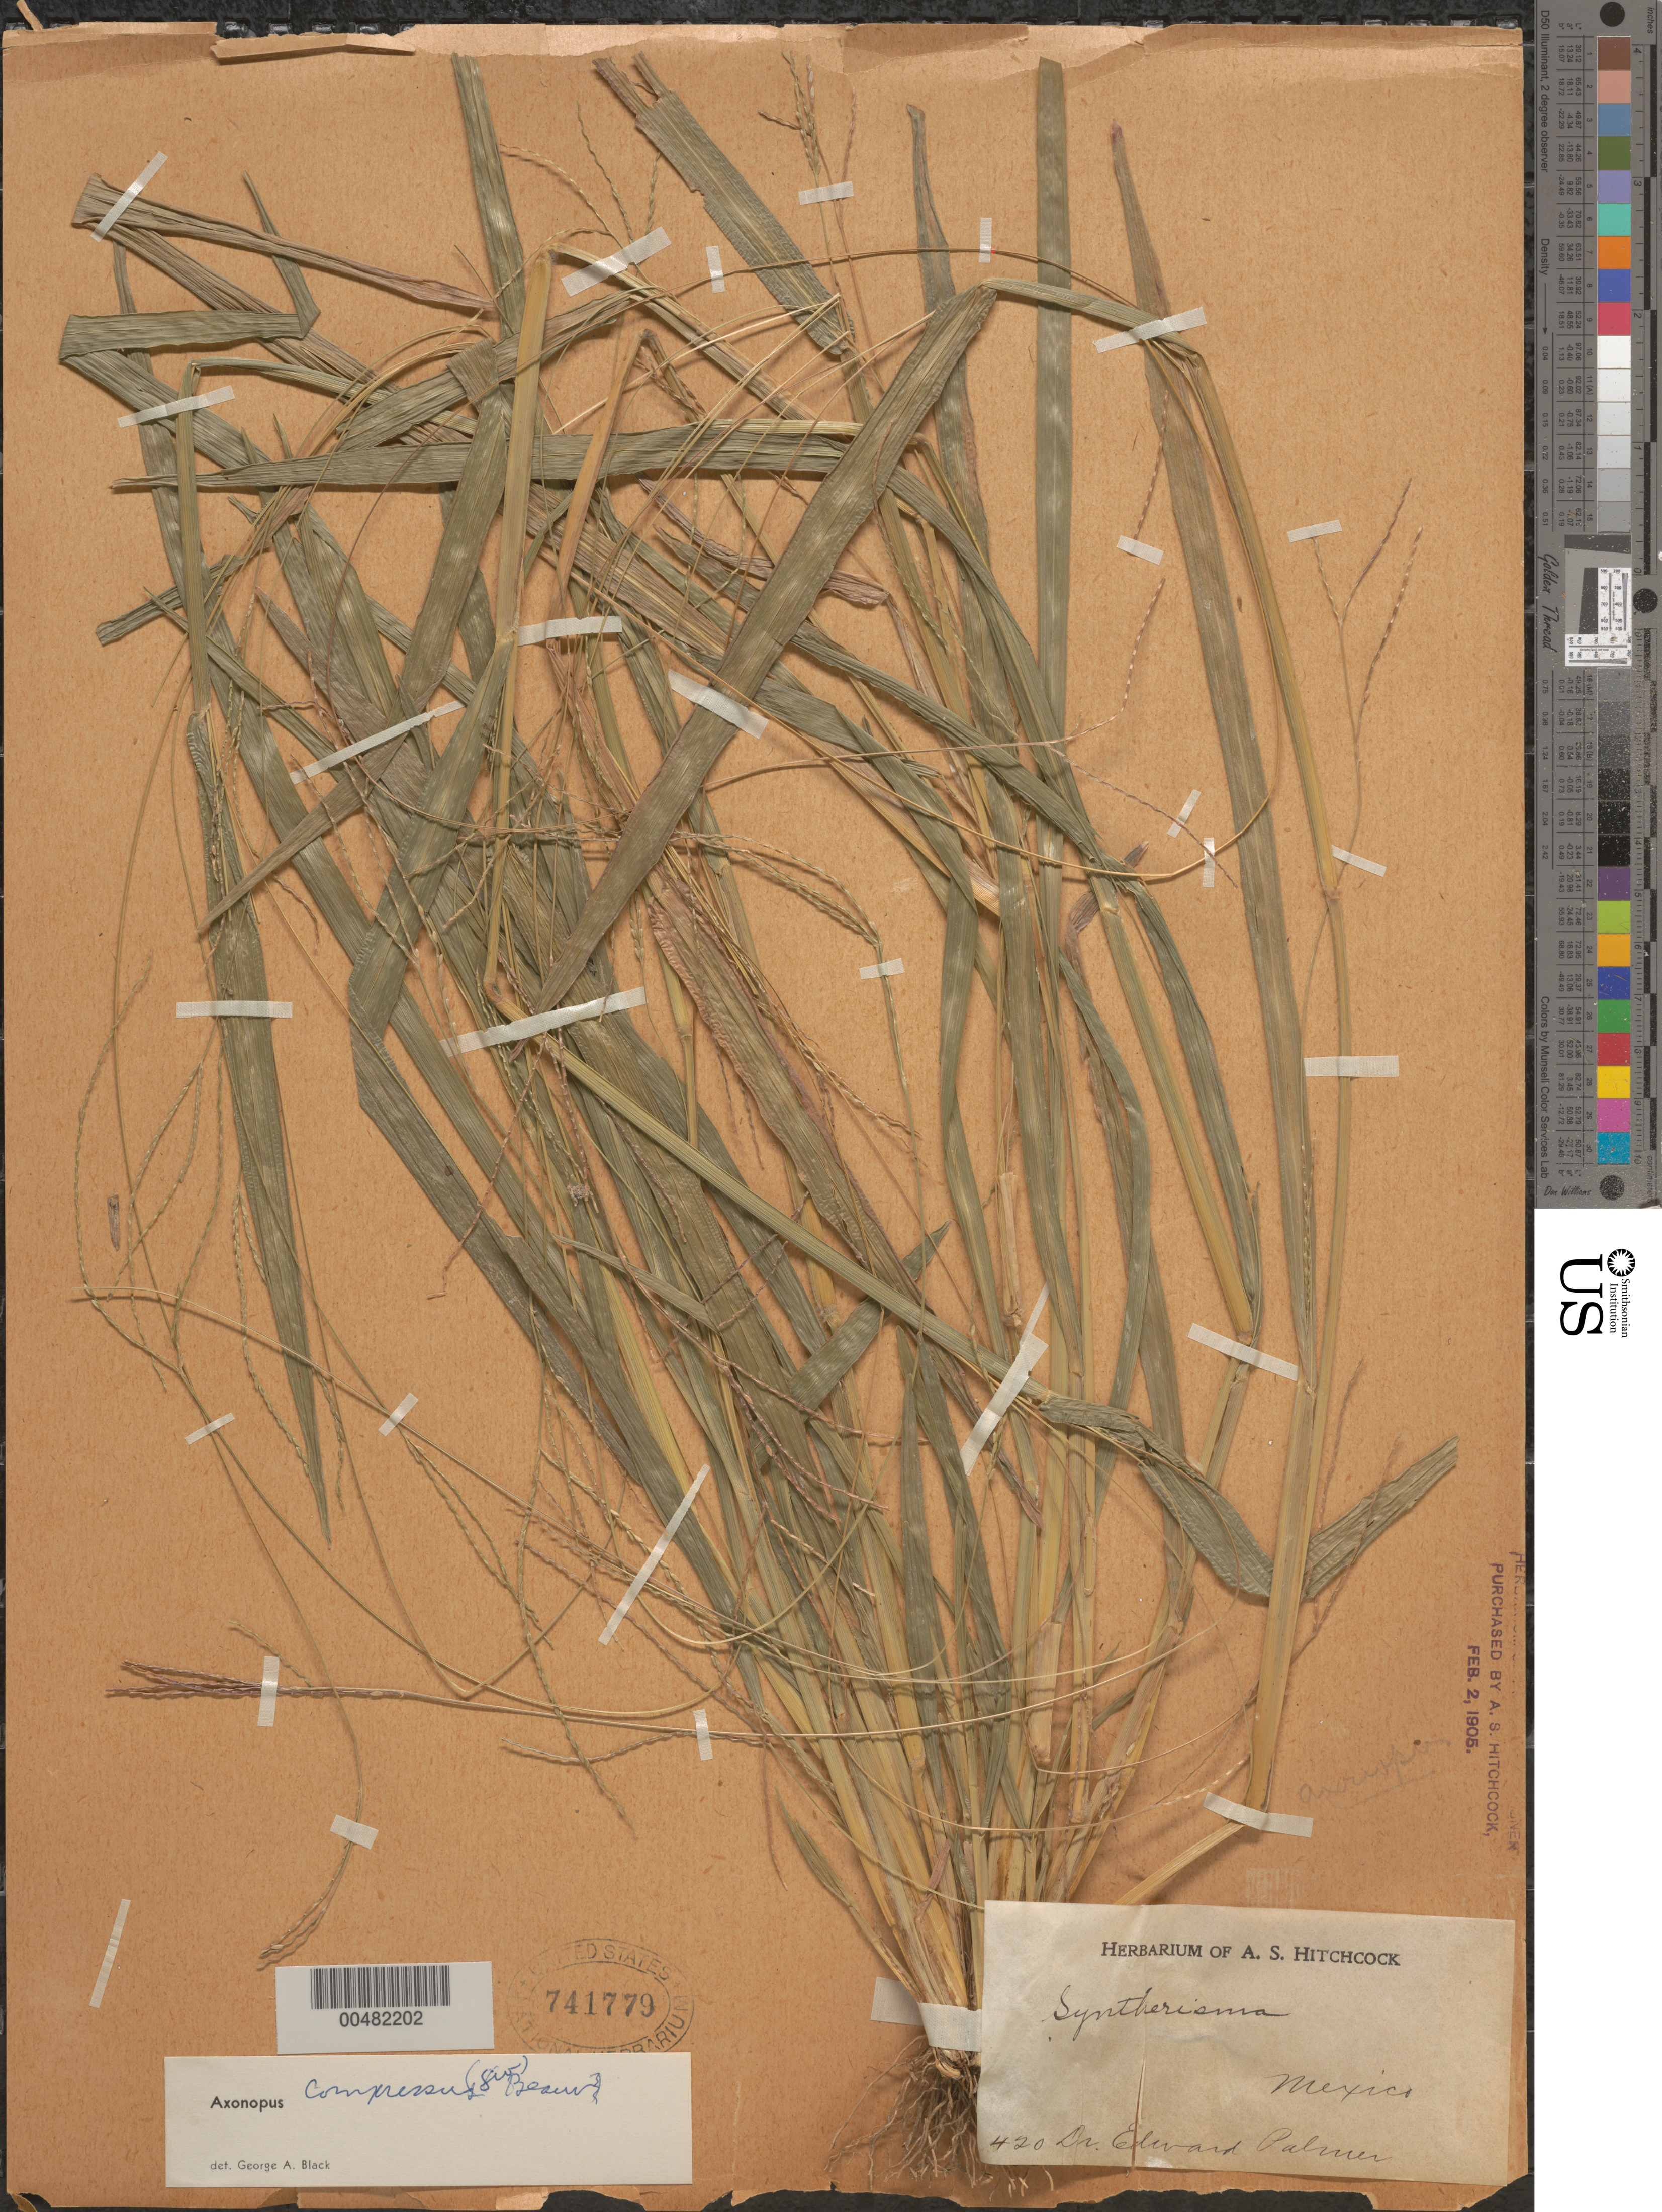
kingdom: Plantae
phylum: Tracheophyta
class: Liliopsida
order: Poales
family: Poaceae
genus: Axonopus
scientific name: Axonopus compressus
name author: (Sw.) P. Beauv.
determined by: Black, G. A.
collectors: E. Palmer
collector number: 420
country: Mexico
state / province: Durango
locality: San Ramon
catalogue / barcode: US 741779